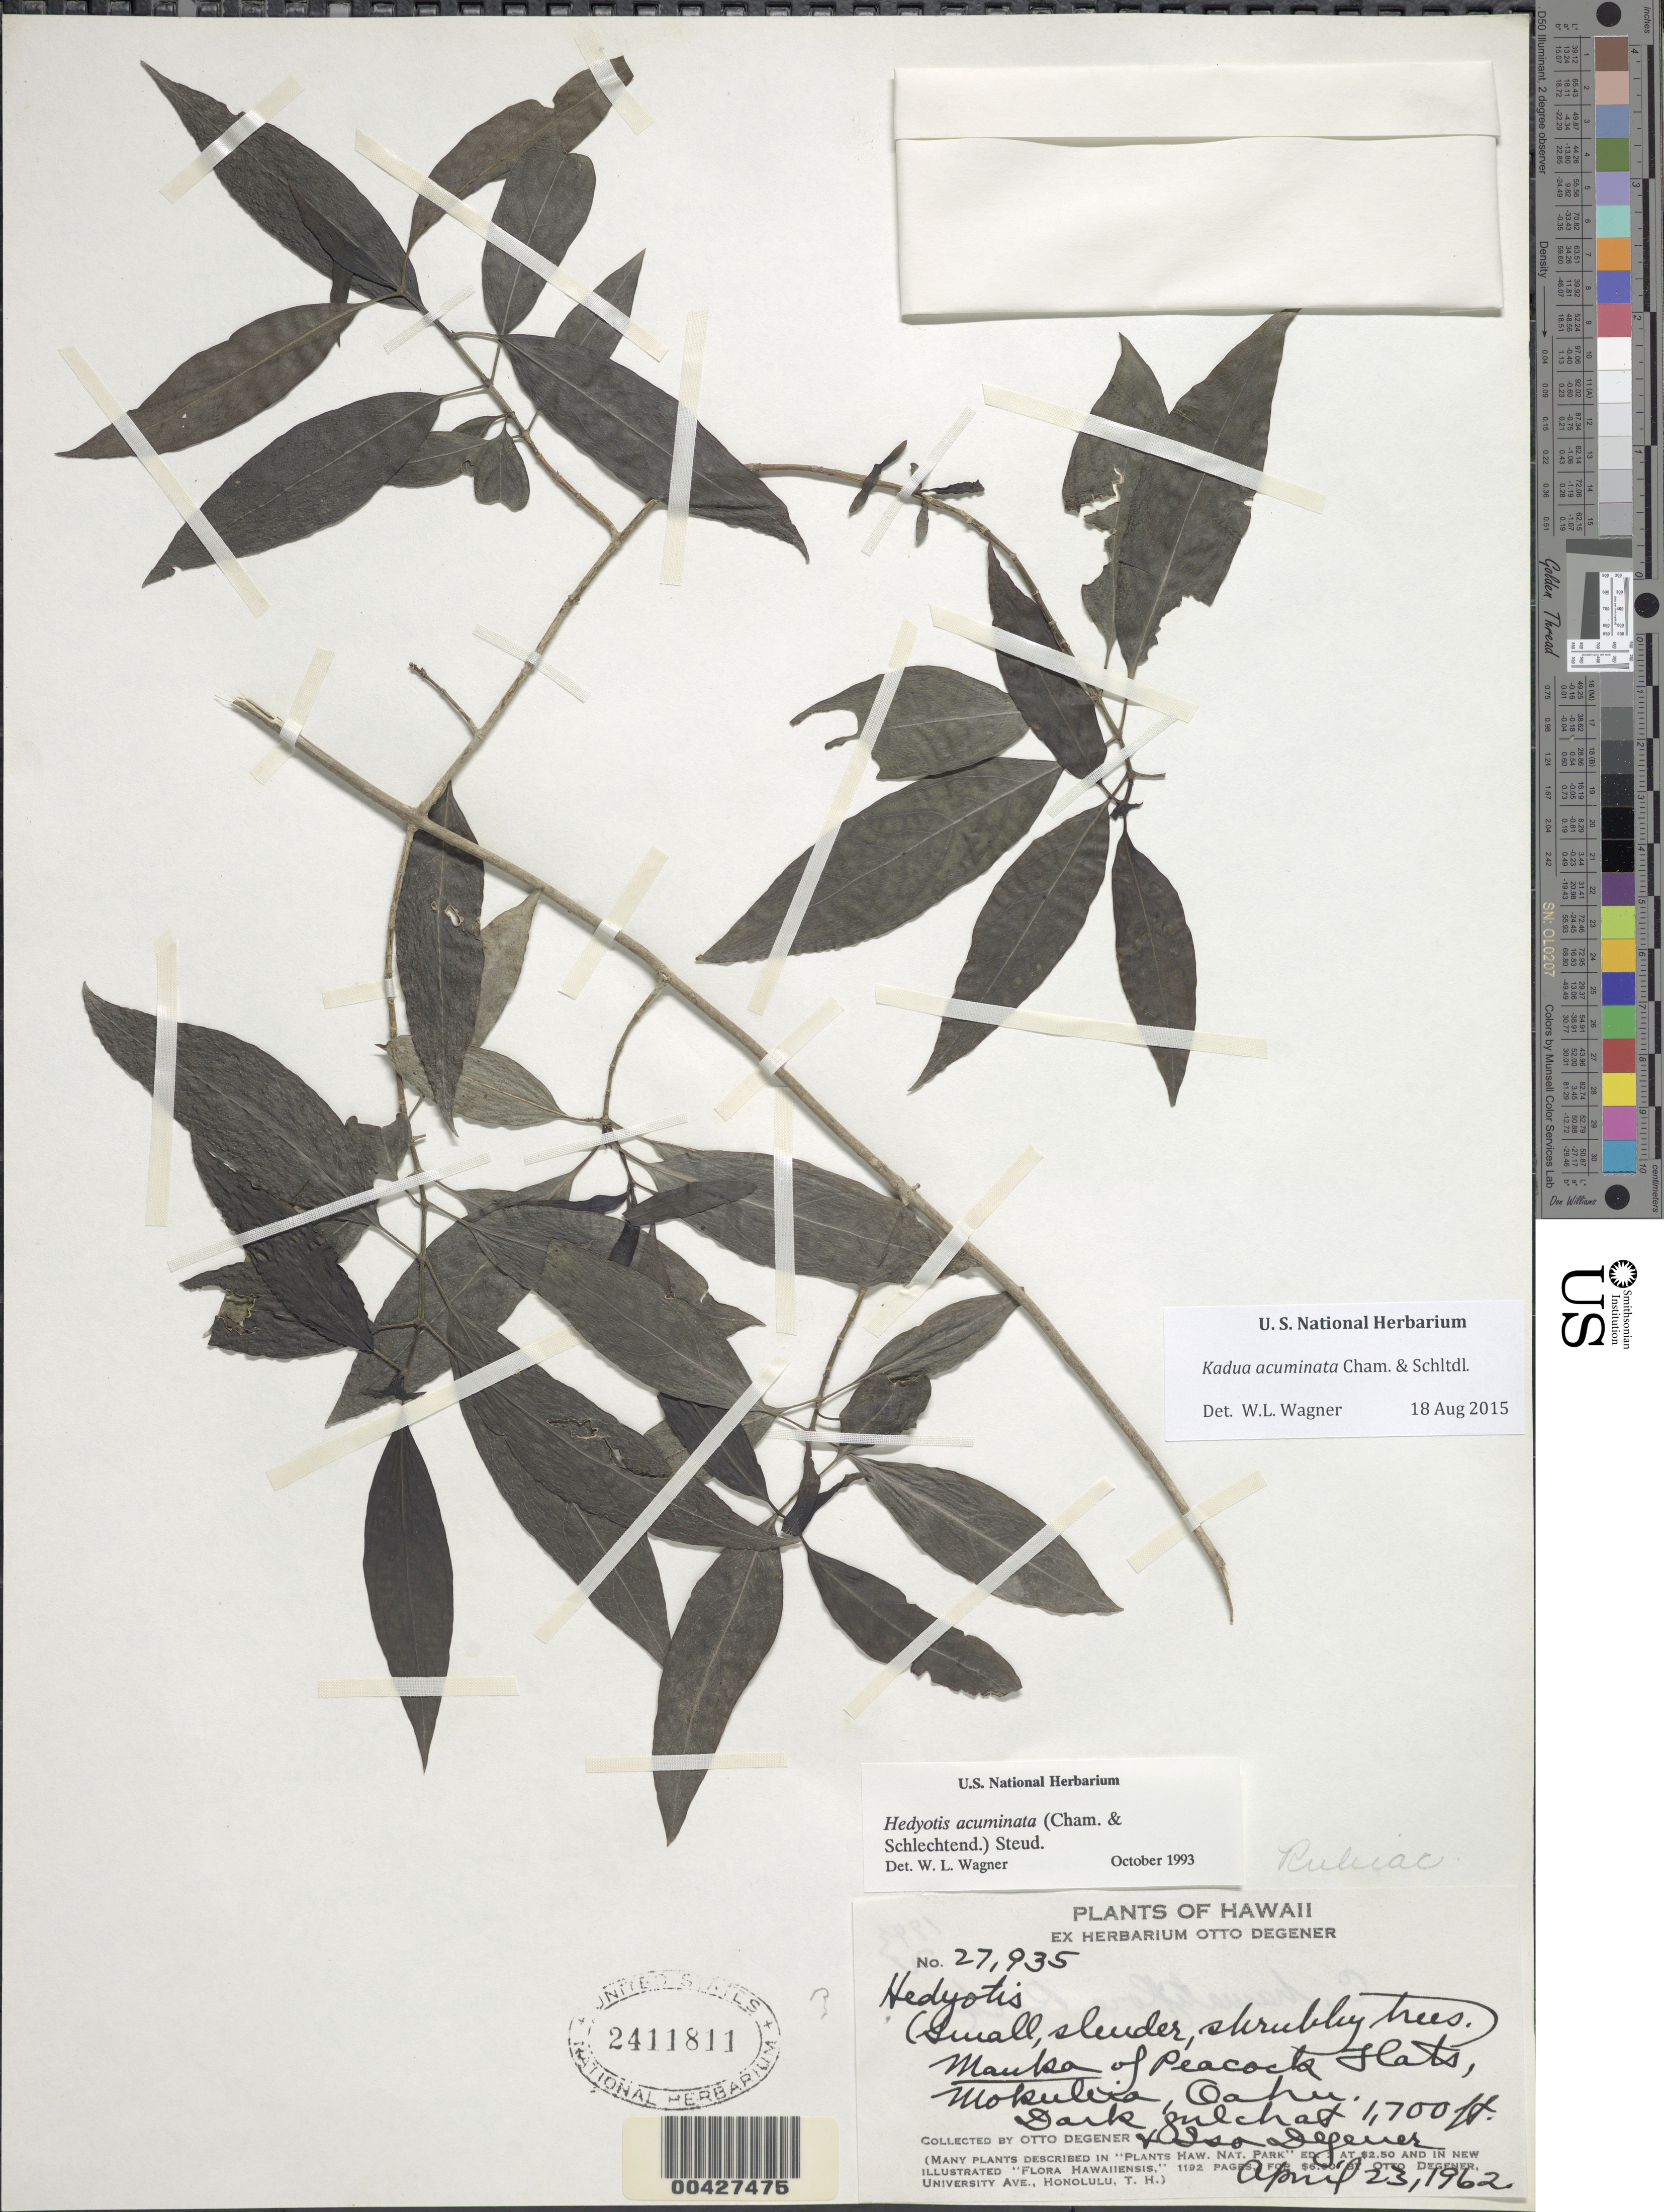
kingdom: Plantae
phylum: Tracheophyta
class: Magnoliopsida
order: Gentianales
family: Rubiaceae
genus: Kadua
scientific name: Kadua acuminata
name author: Cham. & Schltdl.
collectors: O. Degener & I. Degener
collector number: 27935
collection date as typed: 23 Apr 1962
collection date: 1962-04-23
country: United States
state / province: Hawaii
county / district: Honolulu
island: Oahu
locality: mauka of Peacock Flats, Mokuleia.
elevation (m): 518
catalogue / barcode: US 2411811